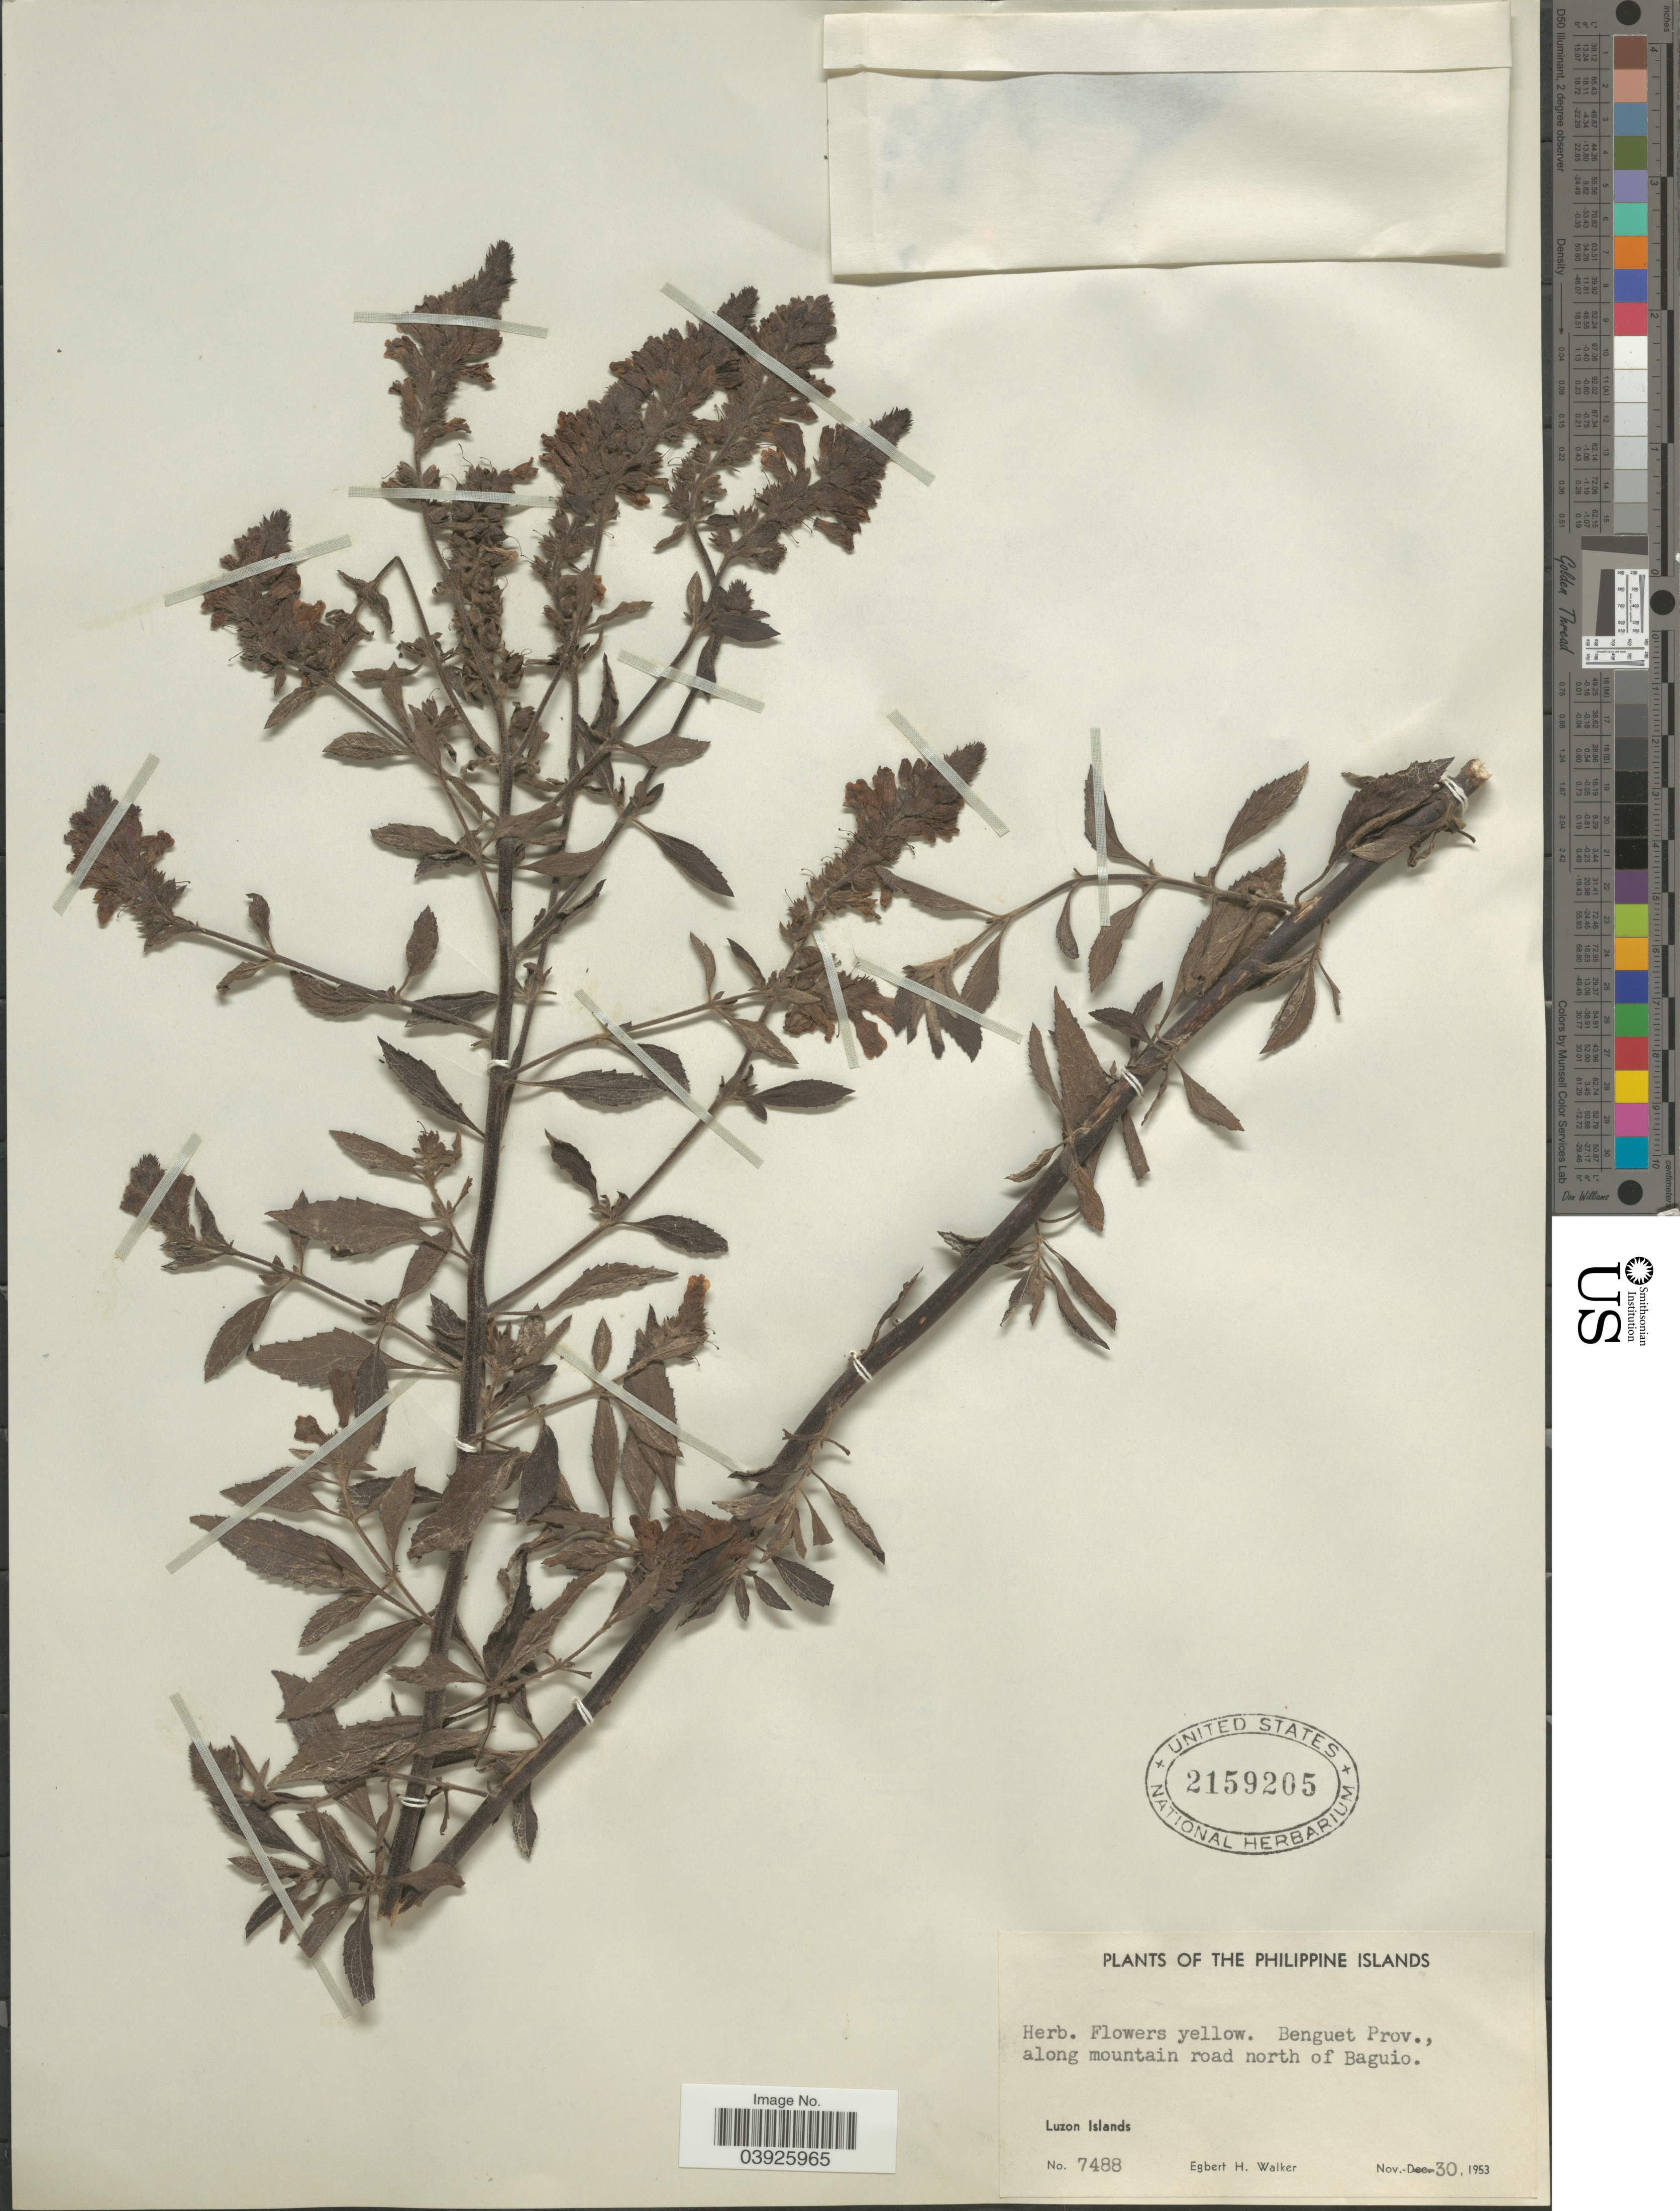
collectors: E. H. Walker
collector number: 7488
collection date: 1953-11-30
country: Philippines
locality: Philippine Islands. Benguet Prov., along mountain road north of Baguio. Luzon Islands.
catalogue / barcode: US 2159205